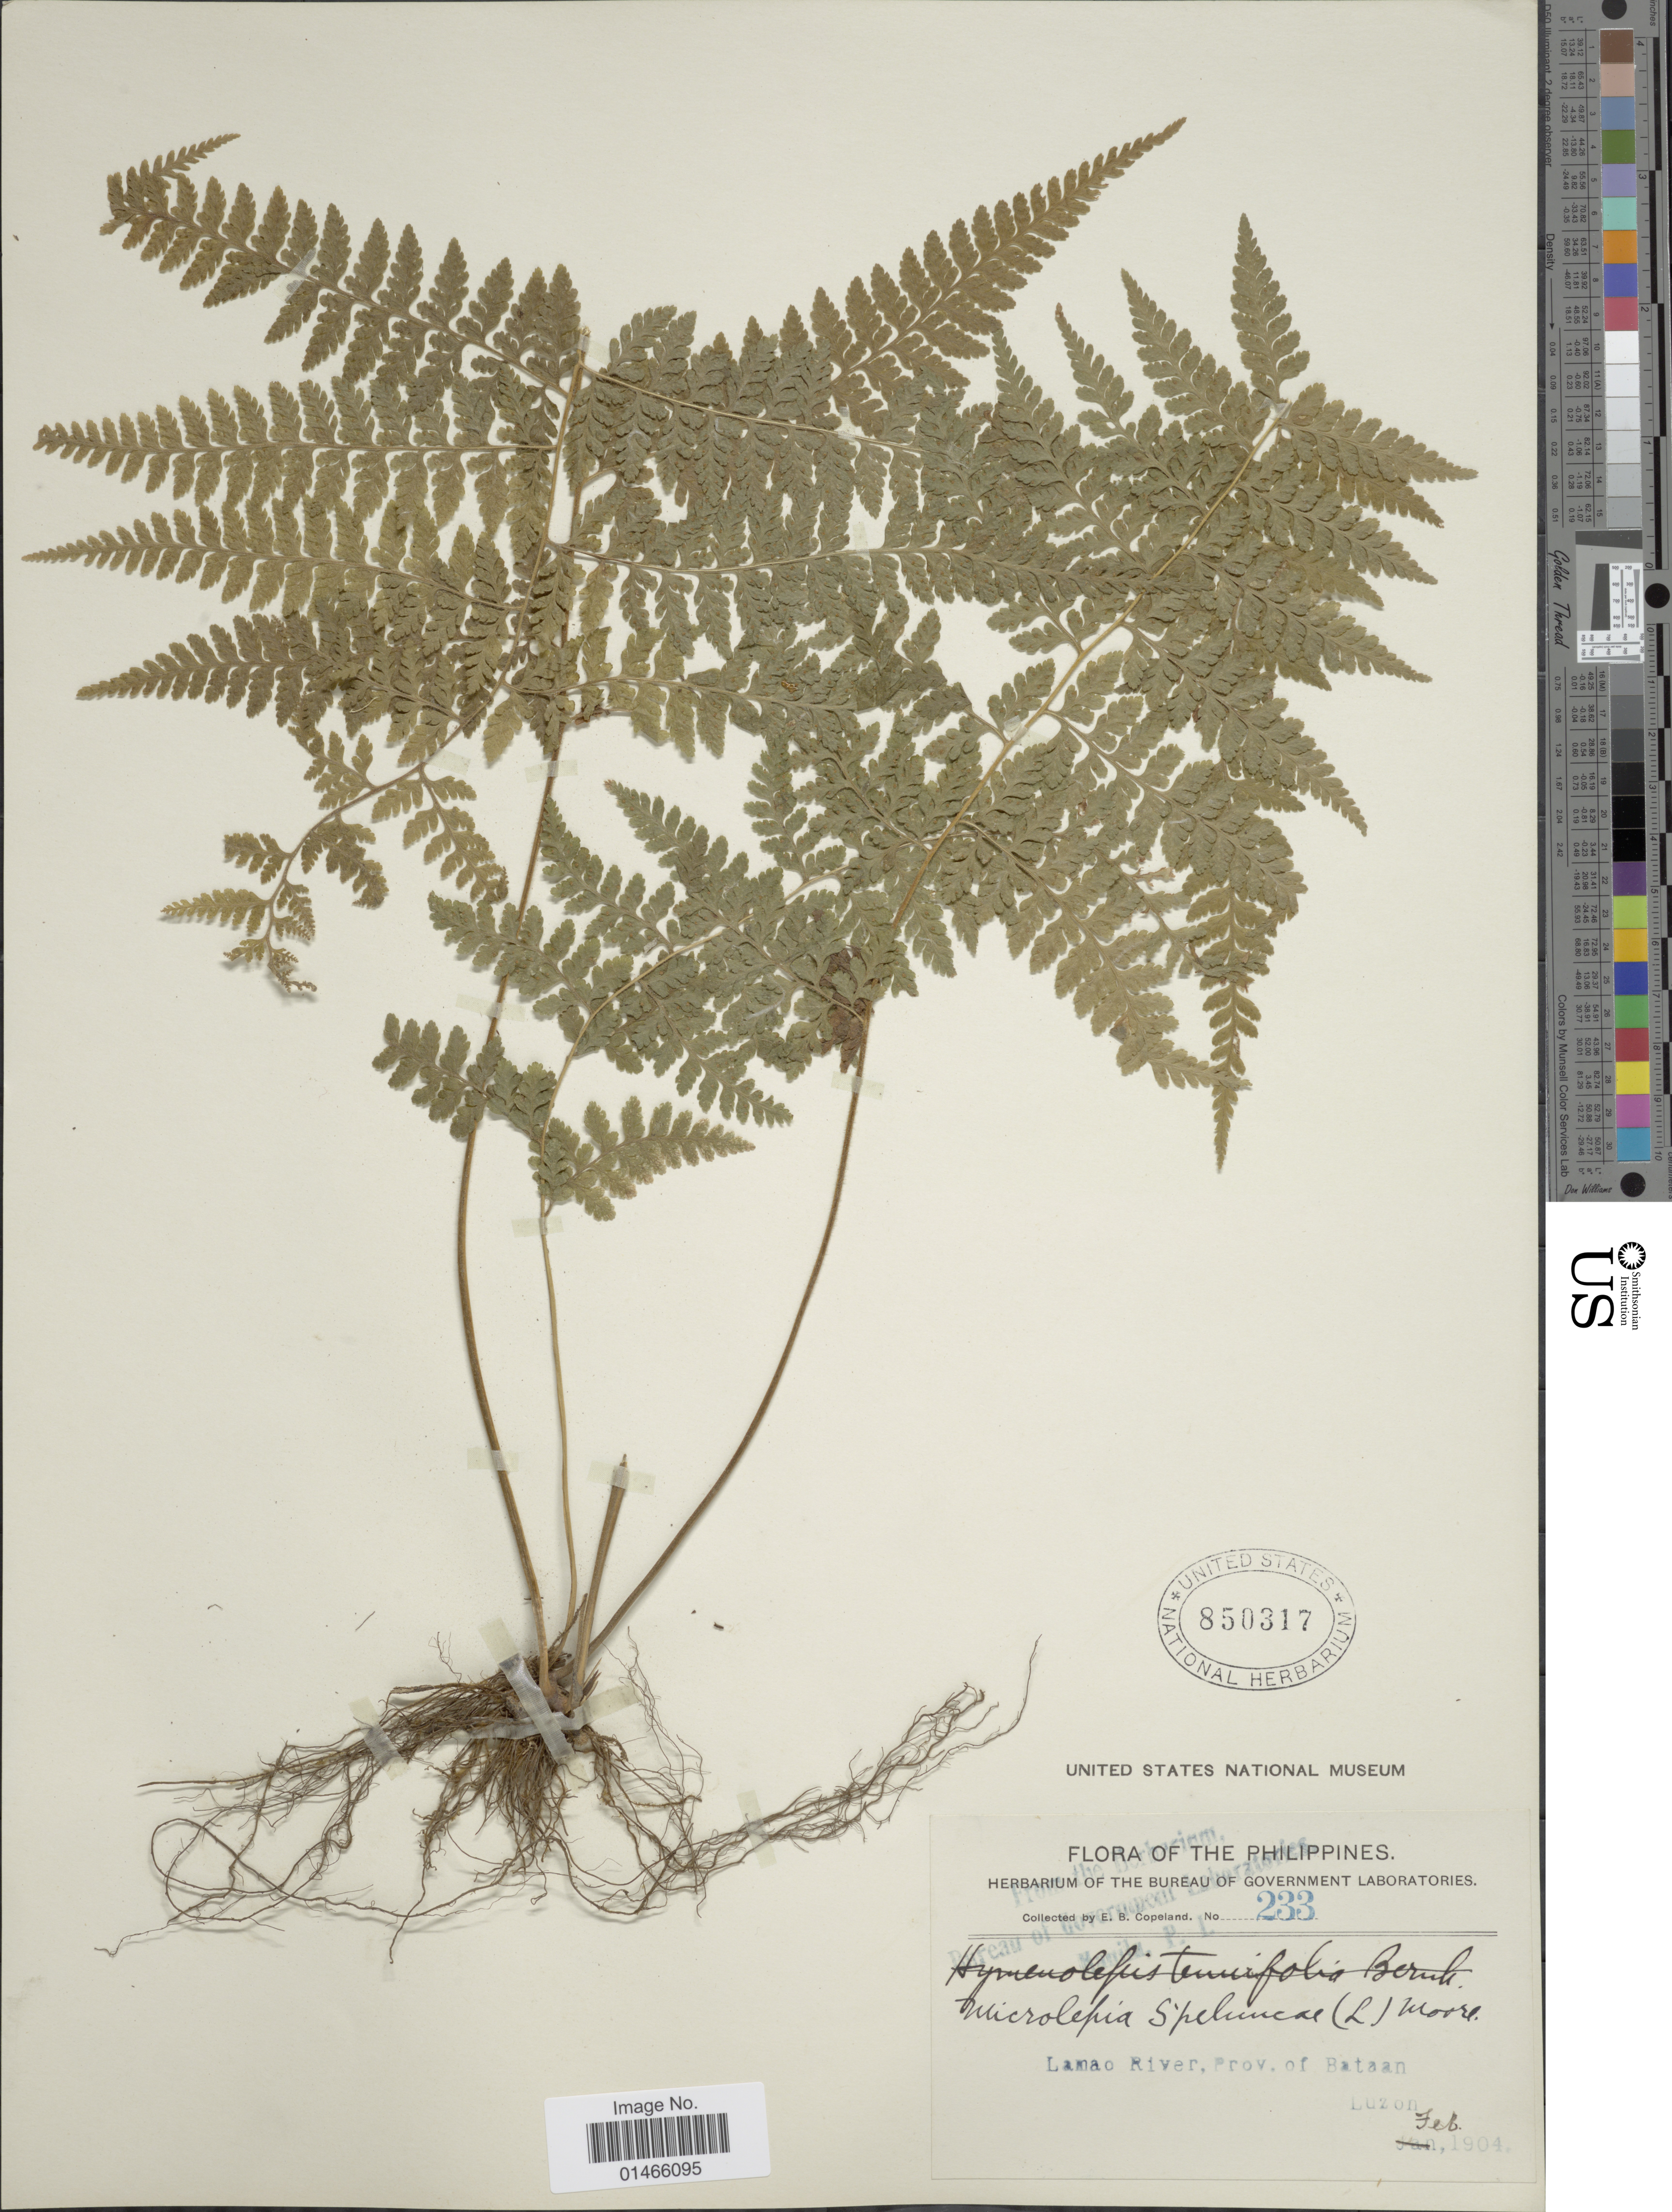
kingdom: Plantae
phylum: Tracheophyta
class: Polypodiopsida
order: Polypodiales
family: Dennstaedtiaceae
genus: Microlepia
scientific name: Microlepia speluncae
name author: (L.) T. Moore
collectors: E. B. Copeland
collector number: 233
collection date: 1904-02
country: Philippines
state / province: Cagayan Valley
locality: Lamao River, Prov. of Bataan, Luzon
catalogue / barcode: US 850317